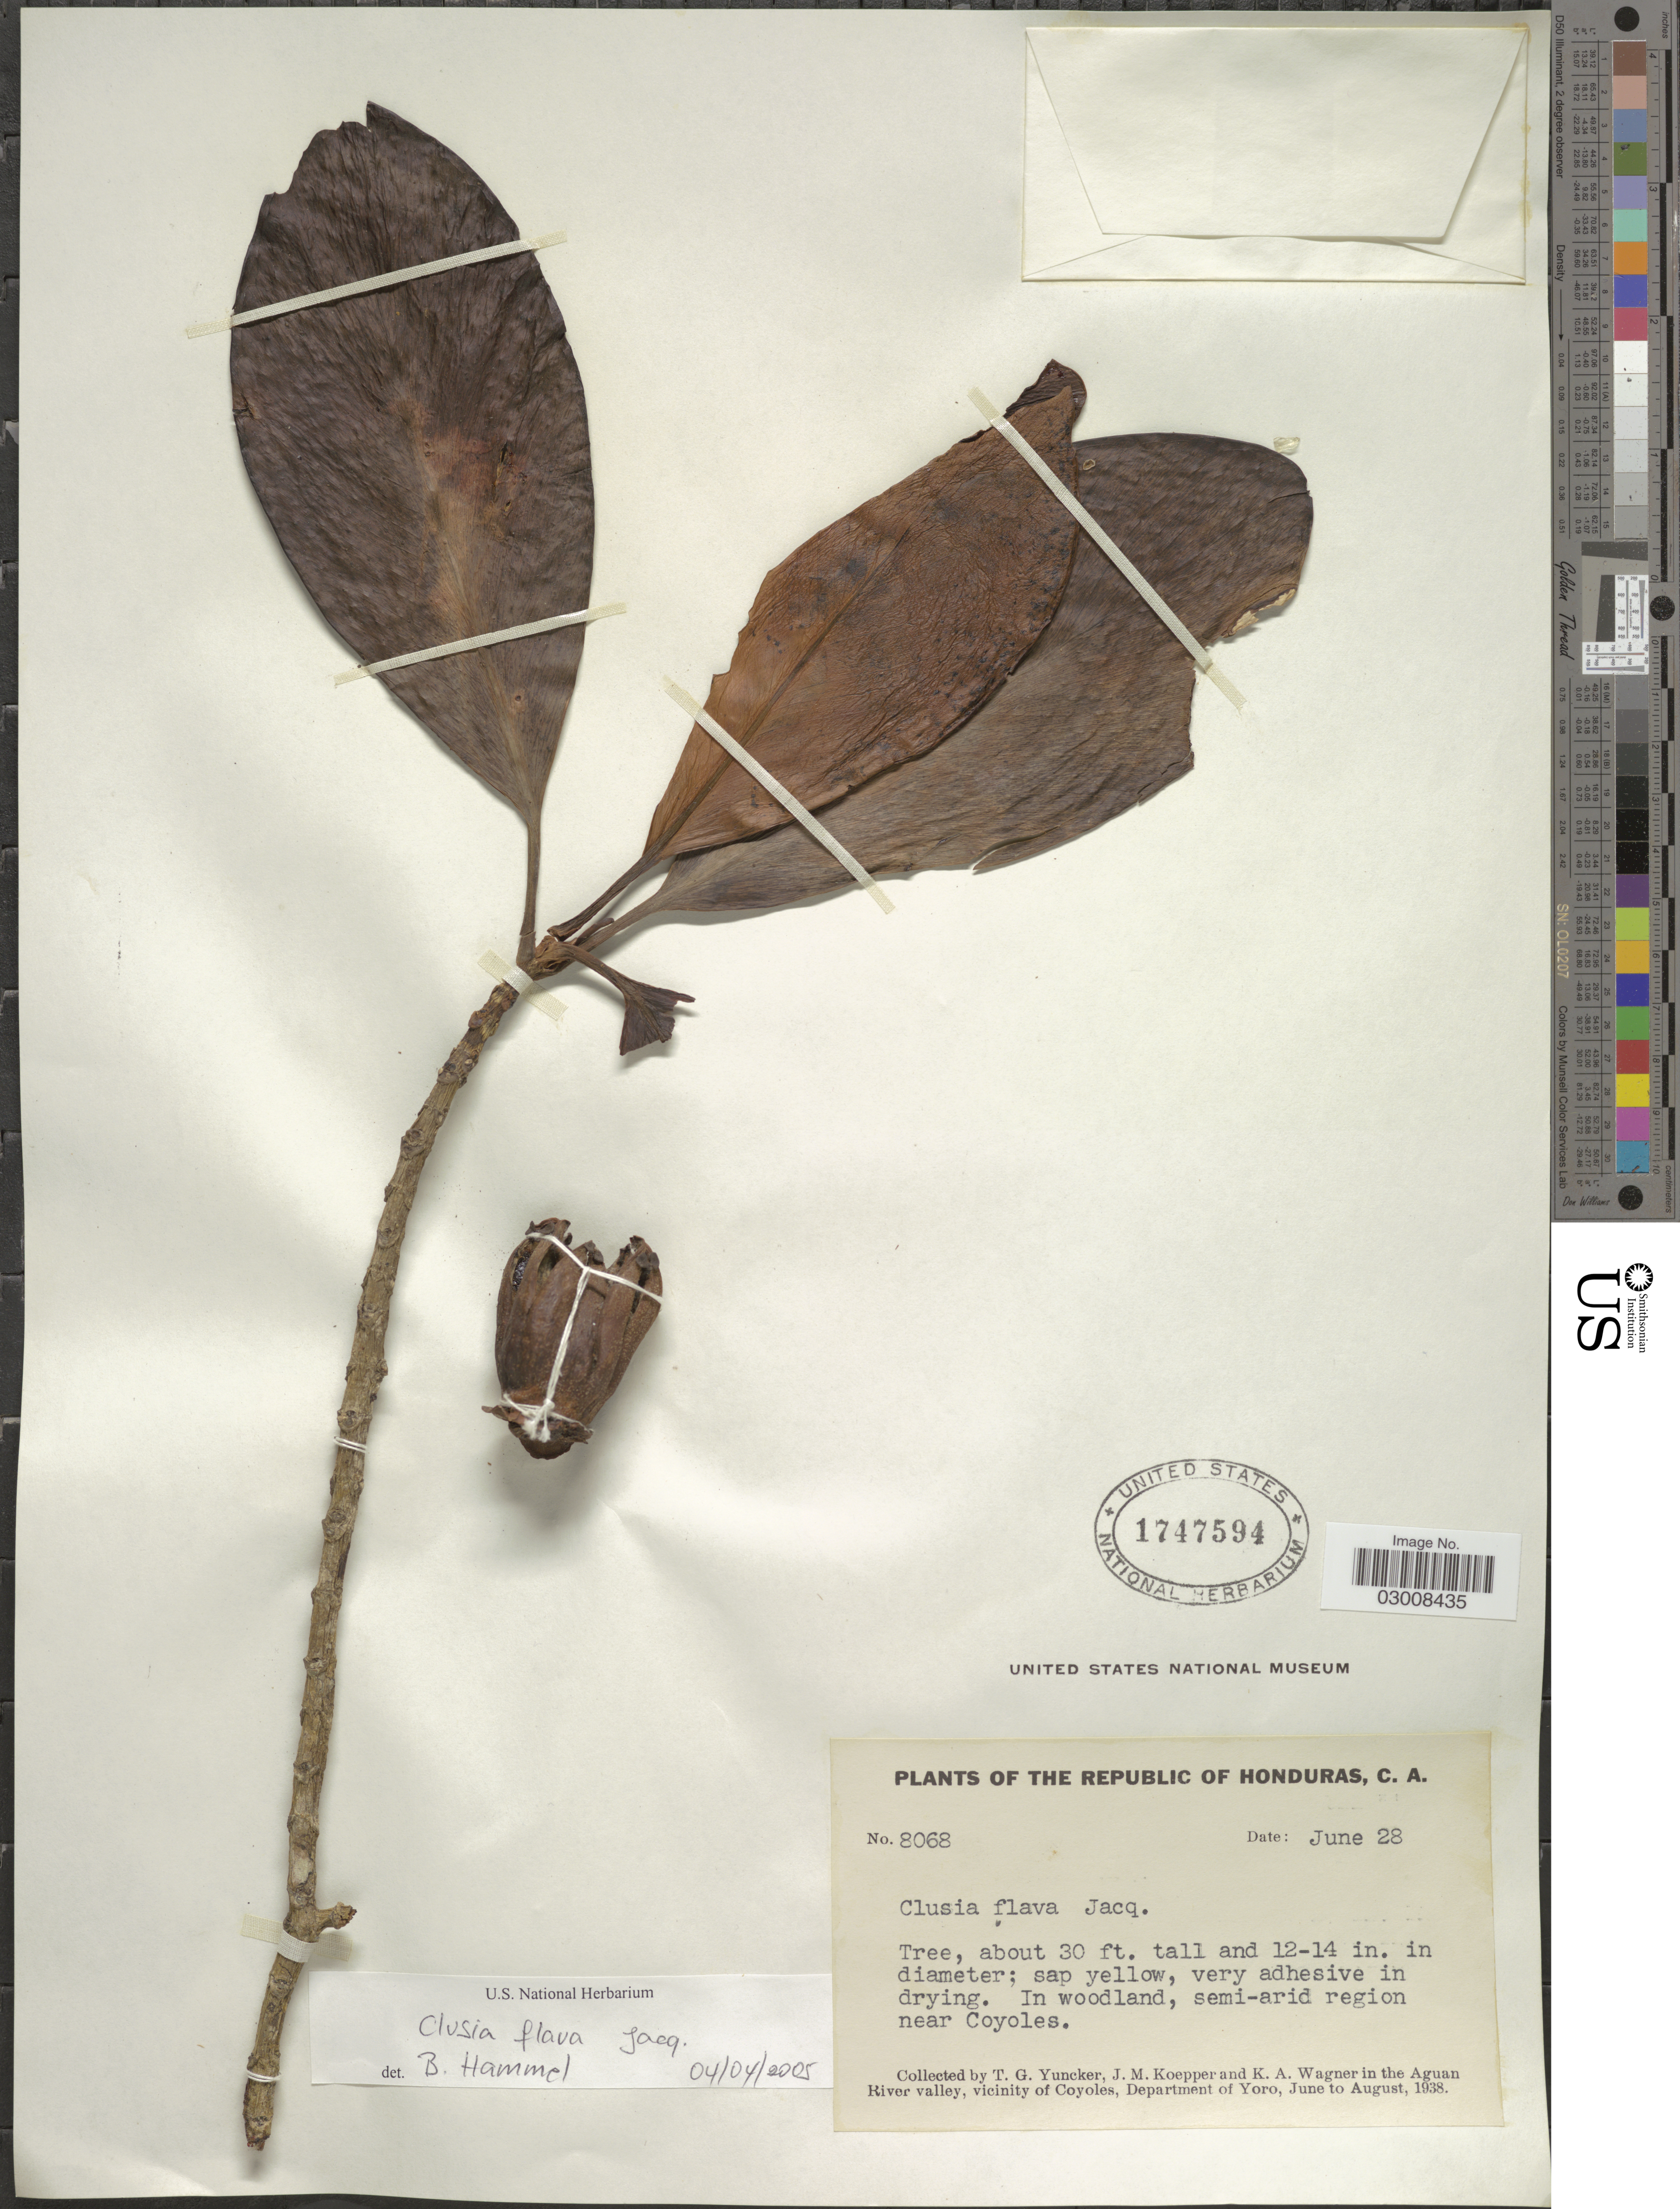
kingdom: Plantae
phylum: Tracheophyta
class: Magnoliopsida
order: Malpighiales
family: Clusiaceae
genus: Clusia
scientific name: Clusia flava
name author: Jacq.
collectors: T. G. Yuncker, J. M. Koepper & K. A. Wagner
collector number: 8068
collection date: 1938-06-28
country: Honduras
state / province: Yoro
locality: In the Aguan River valley, vicinity of Coyoles, Department of Yoro, In woodland, semi-arid region near Coyoles.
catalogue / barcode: US 1747594